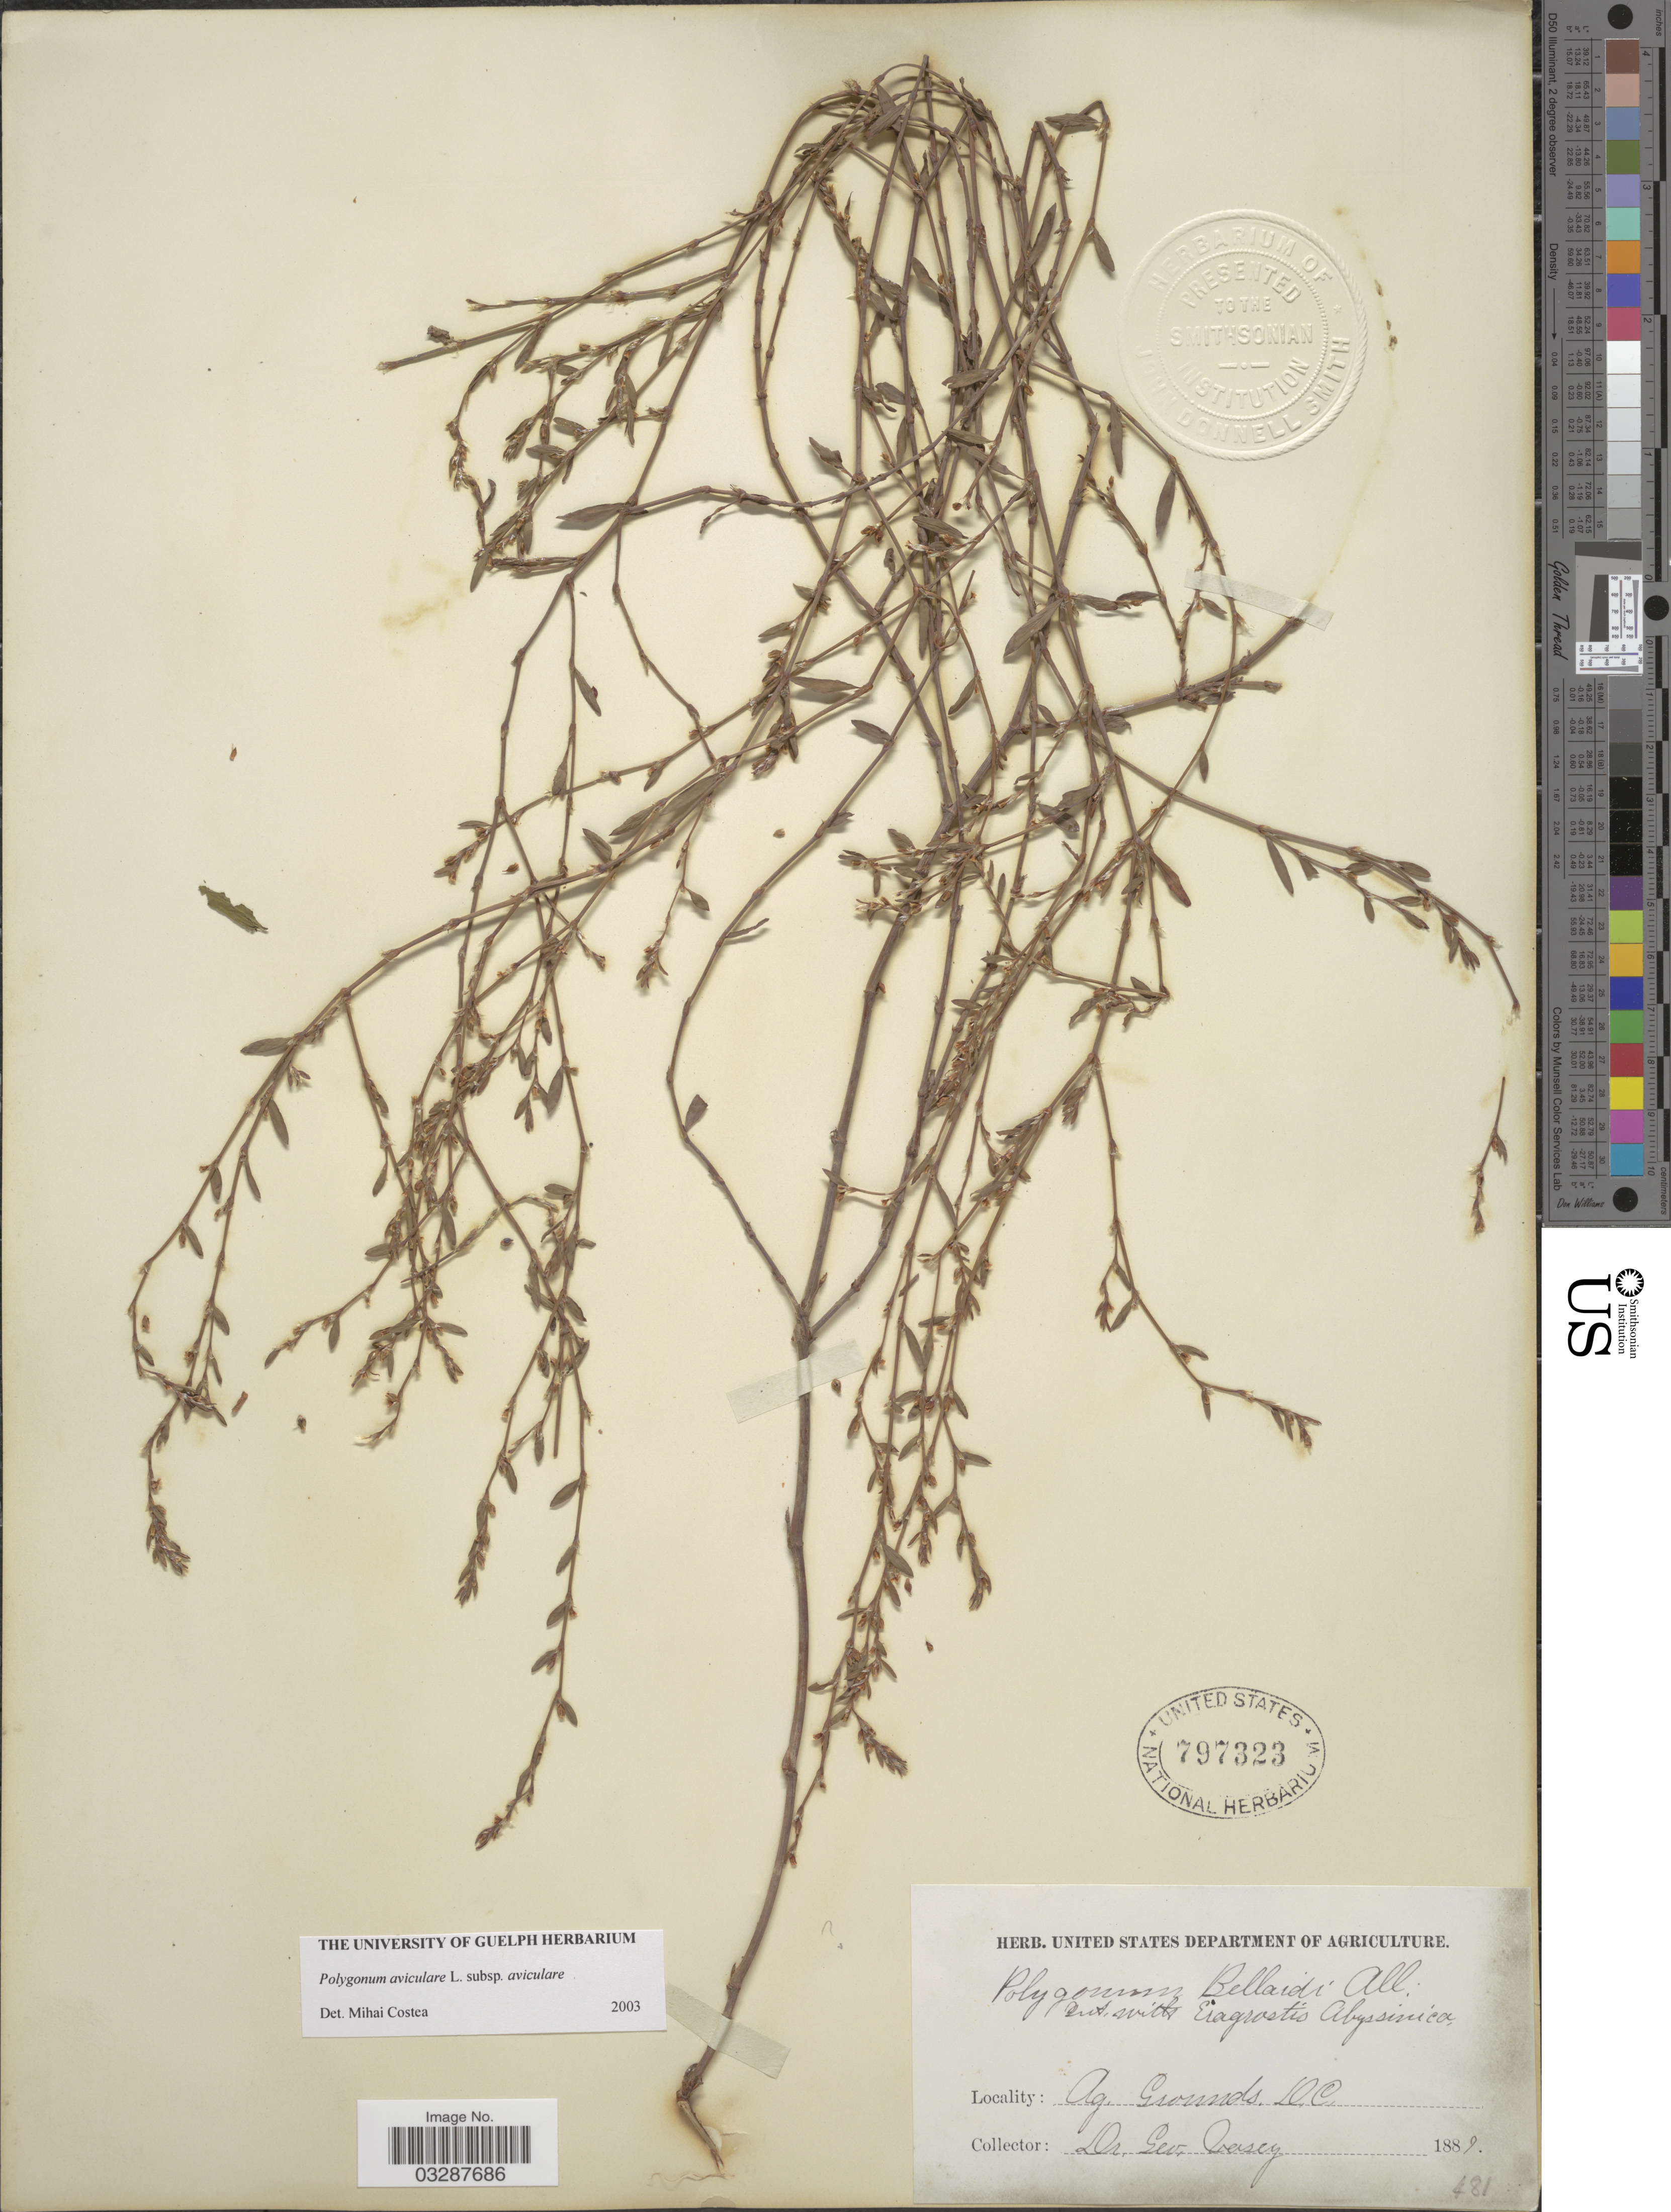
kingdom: Plantae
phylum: Tracheophyta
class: Magnoliopsida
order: Caryophyllales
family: Polygonaceae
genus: Polygonum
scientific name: Polygonum aviculare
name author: L.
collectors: G. Vasey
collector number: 481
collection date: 1887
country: United States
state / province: District of Columbia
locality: Ag. Grounds.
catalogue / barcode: US 797323